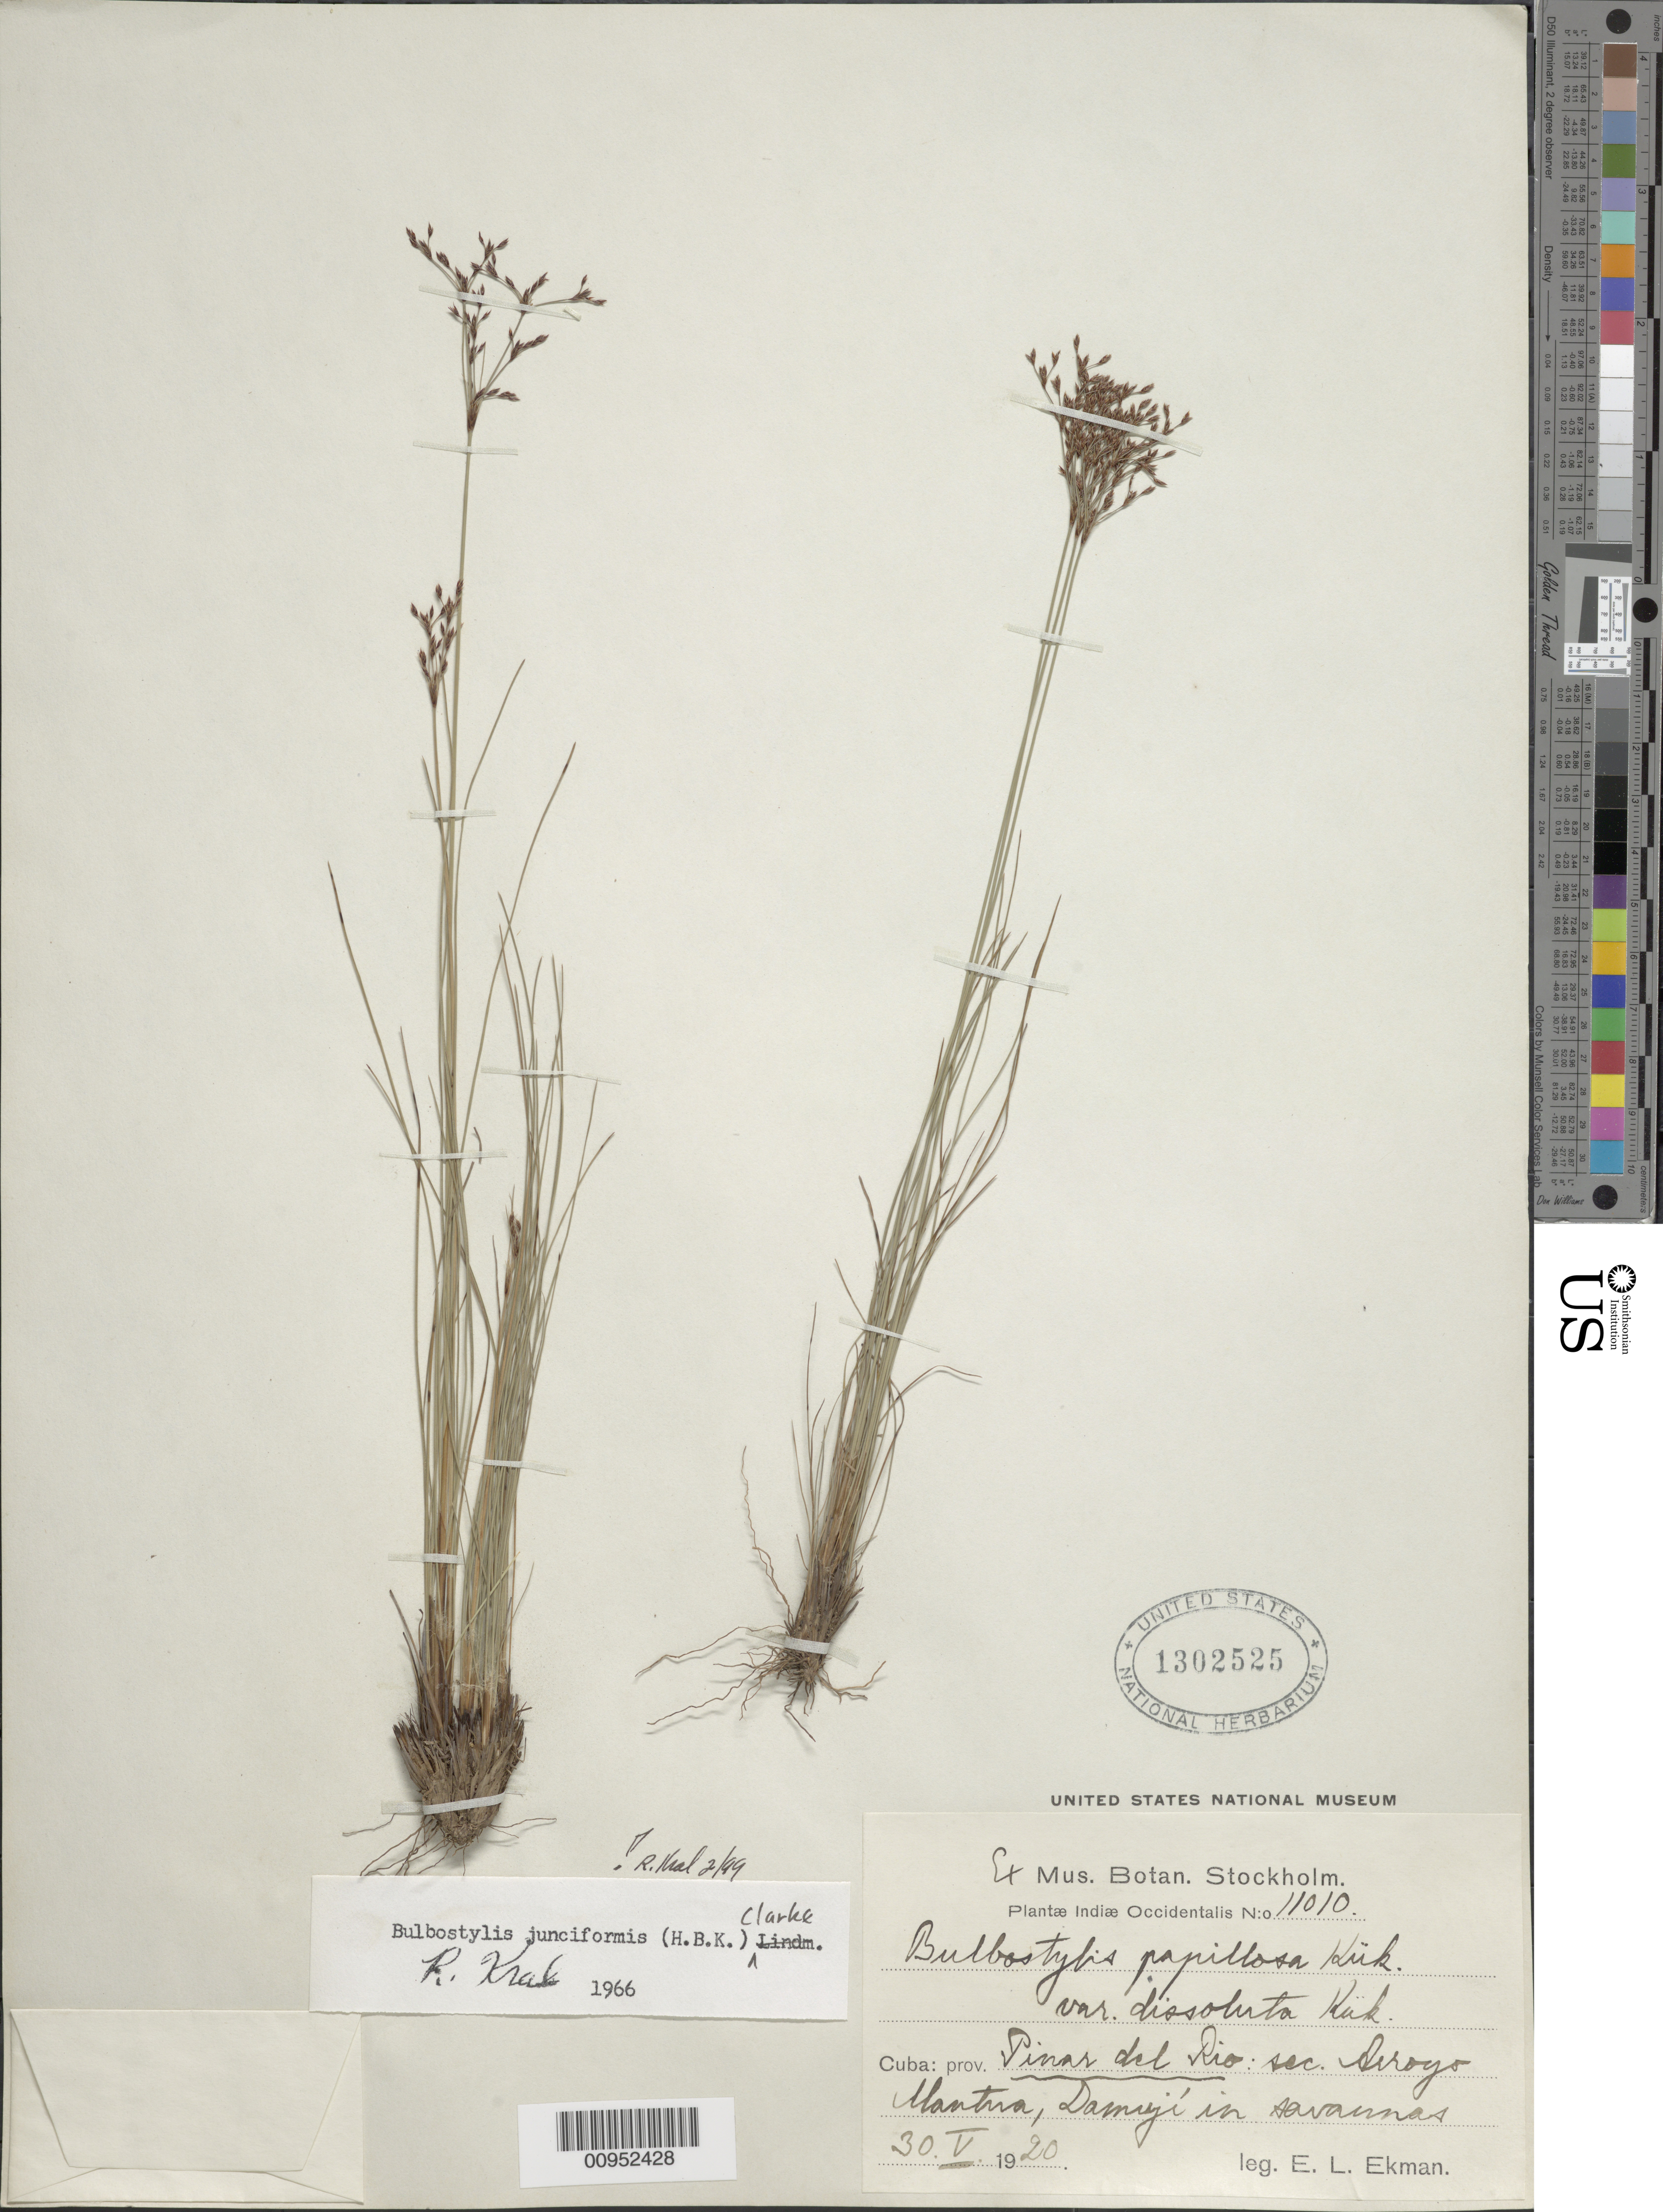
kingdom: Plantae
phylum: Tracheophyta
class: Liliopsida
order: Poales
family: Cyperaceae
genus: Bulbostylis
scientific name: Bulbostylis junciformis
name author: (Kunth) C.B. Clarke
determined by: Kral, Robert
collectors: E. L. Ekman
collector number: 11010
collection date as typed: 30 May 1920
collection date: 1920-05-30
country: Cuba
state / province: Pinar del Rio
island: Cuba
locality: Sec Arroyo "Mantua, Damruji"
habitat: In savannas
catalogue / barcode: US 1302525